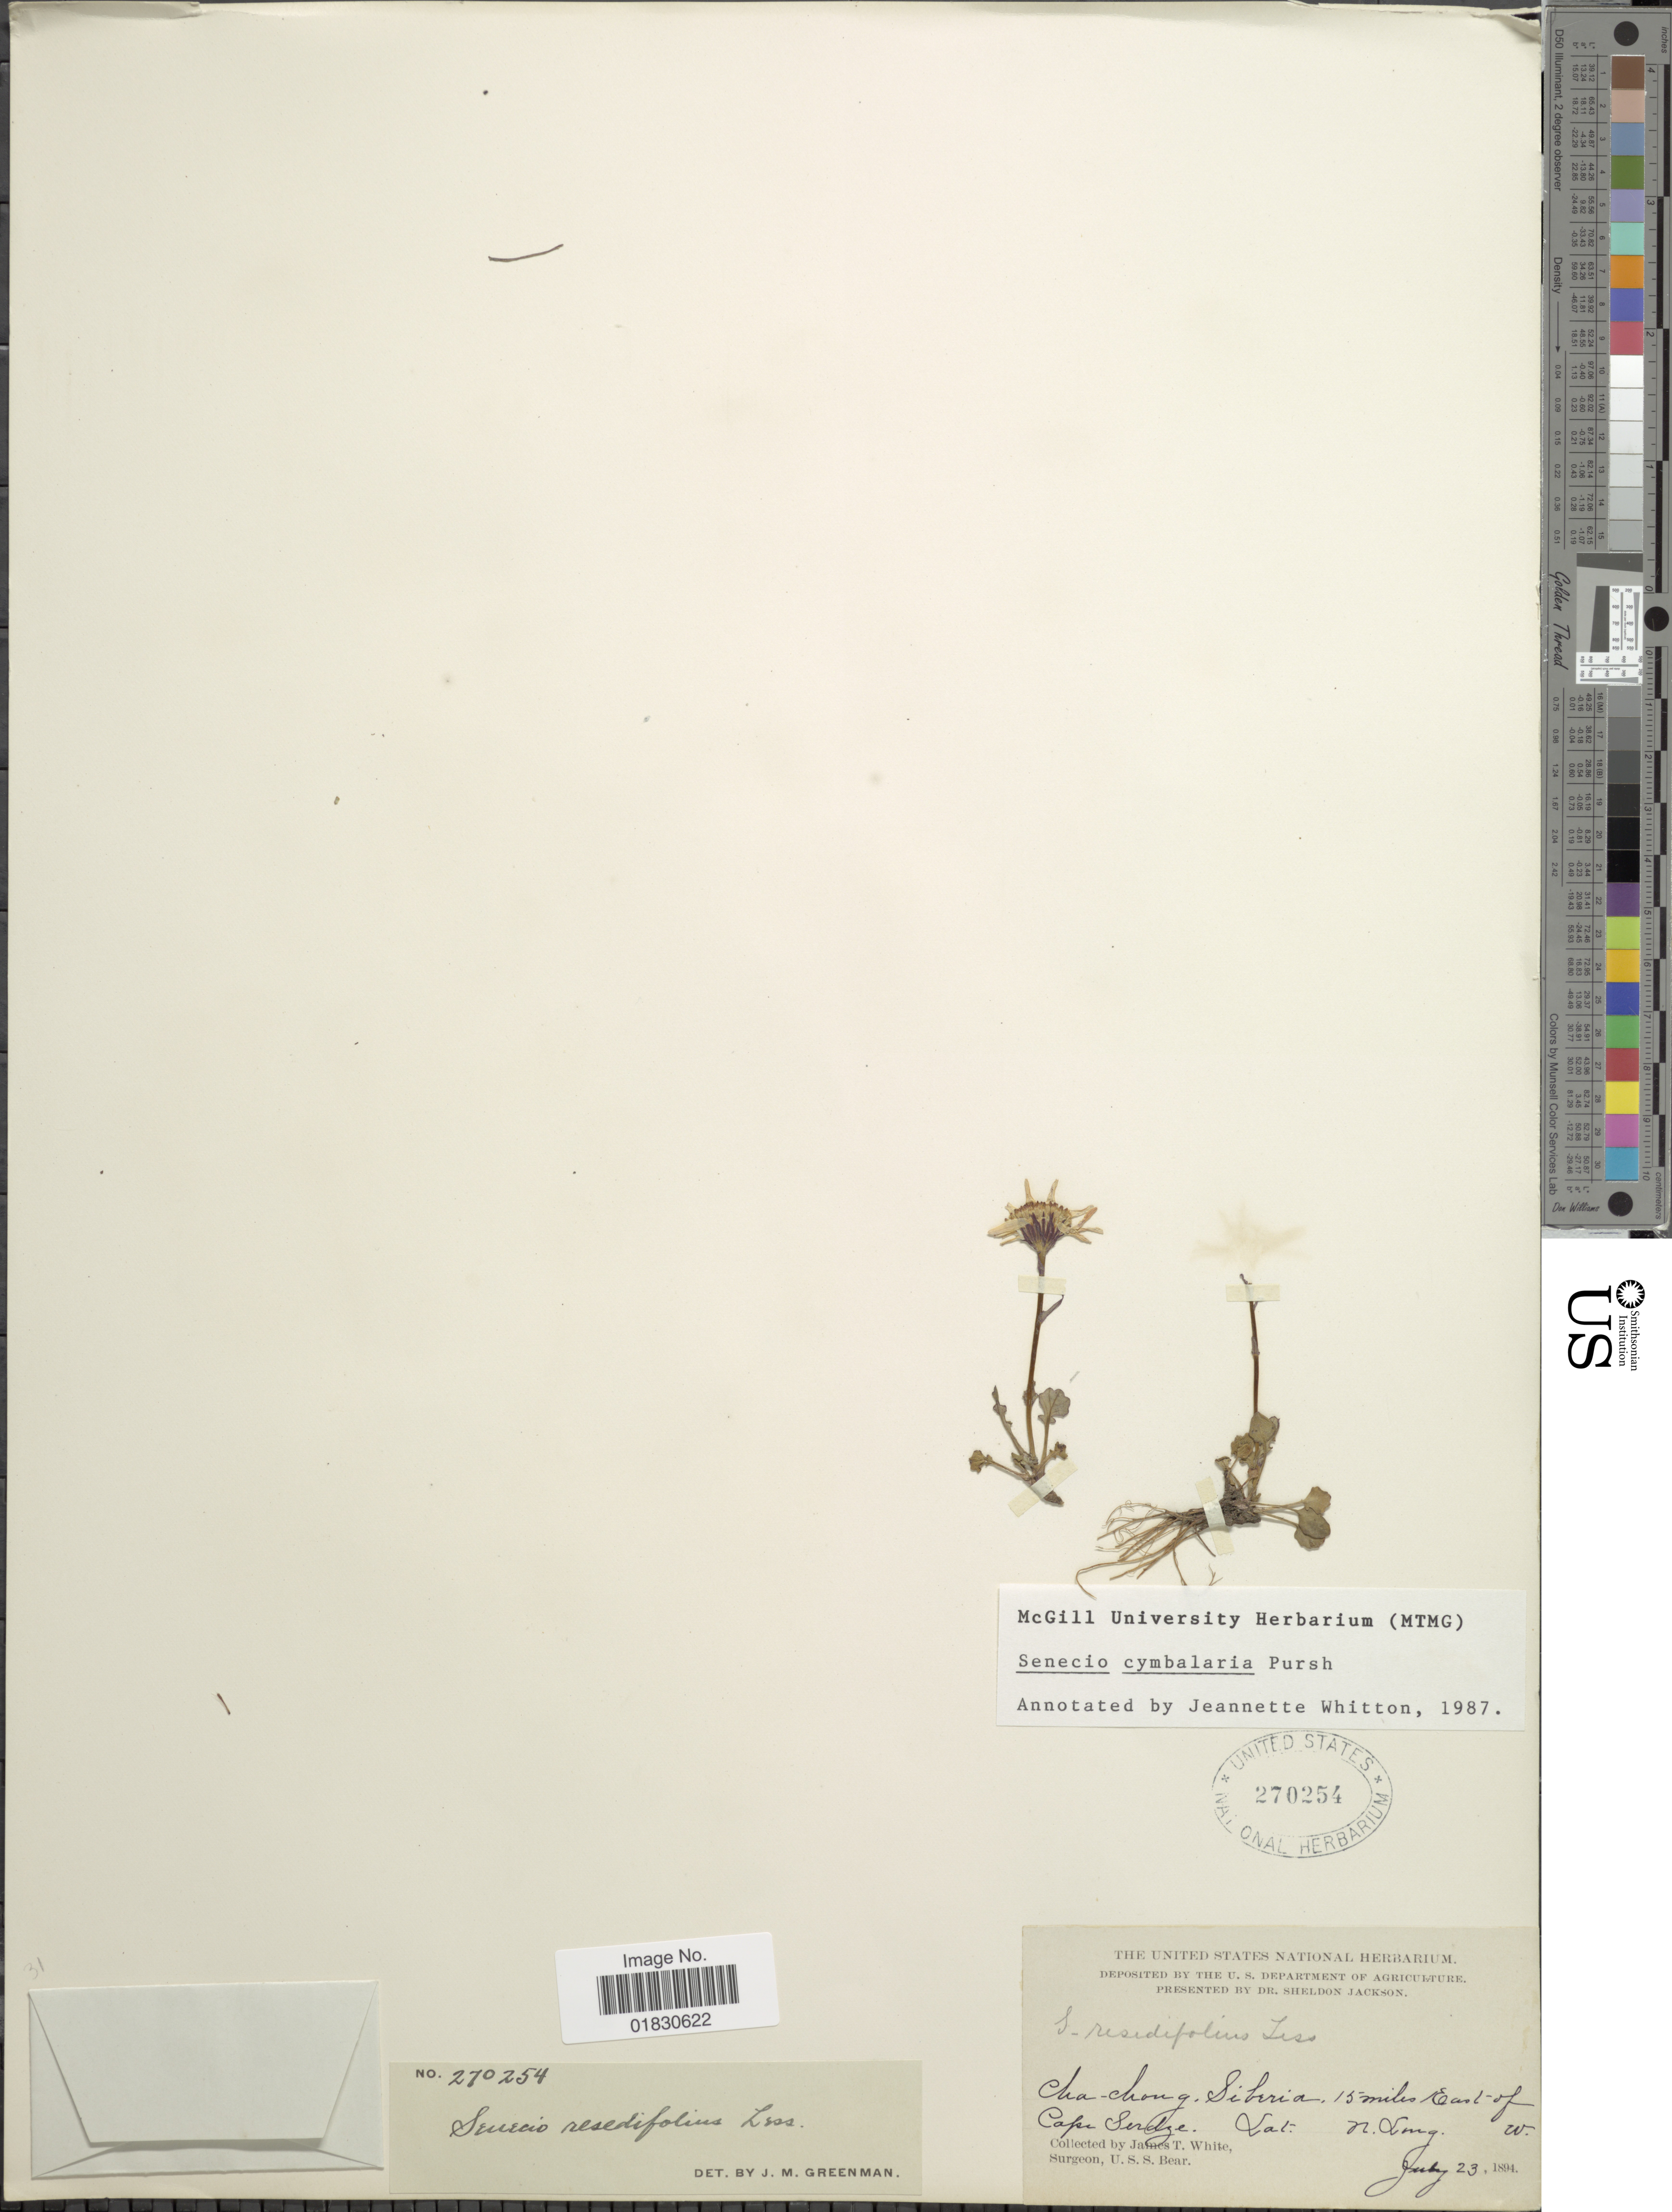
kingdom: Plantae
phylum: Tracheophyta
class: Magnoliopsida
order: Asterales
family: Asteraceae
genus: Packera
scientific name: Packera cymbalaria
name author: (Pursh) W.A. Weber & Á. Löve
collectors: J. T. White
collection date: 1894-07-23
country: Russian Federation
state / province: Chukotka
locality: Cha-Chong, Siberia, 15 miles East of Cape Serdge (Serdtse-Kamen)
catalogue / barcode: US 270254